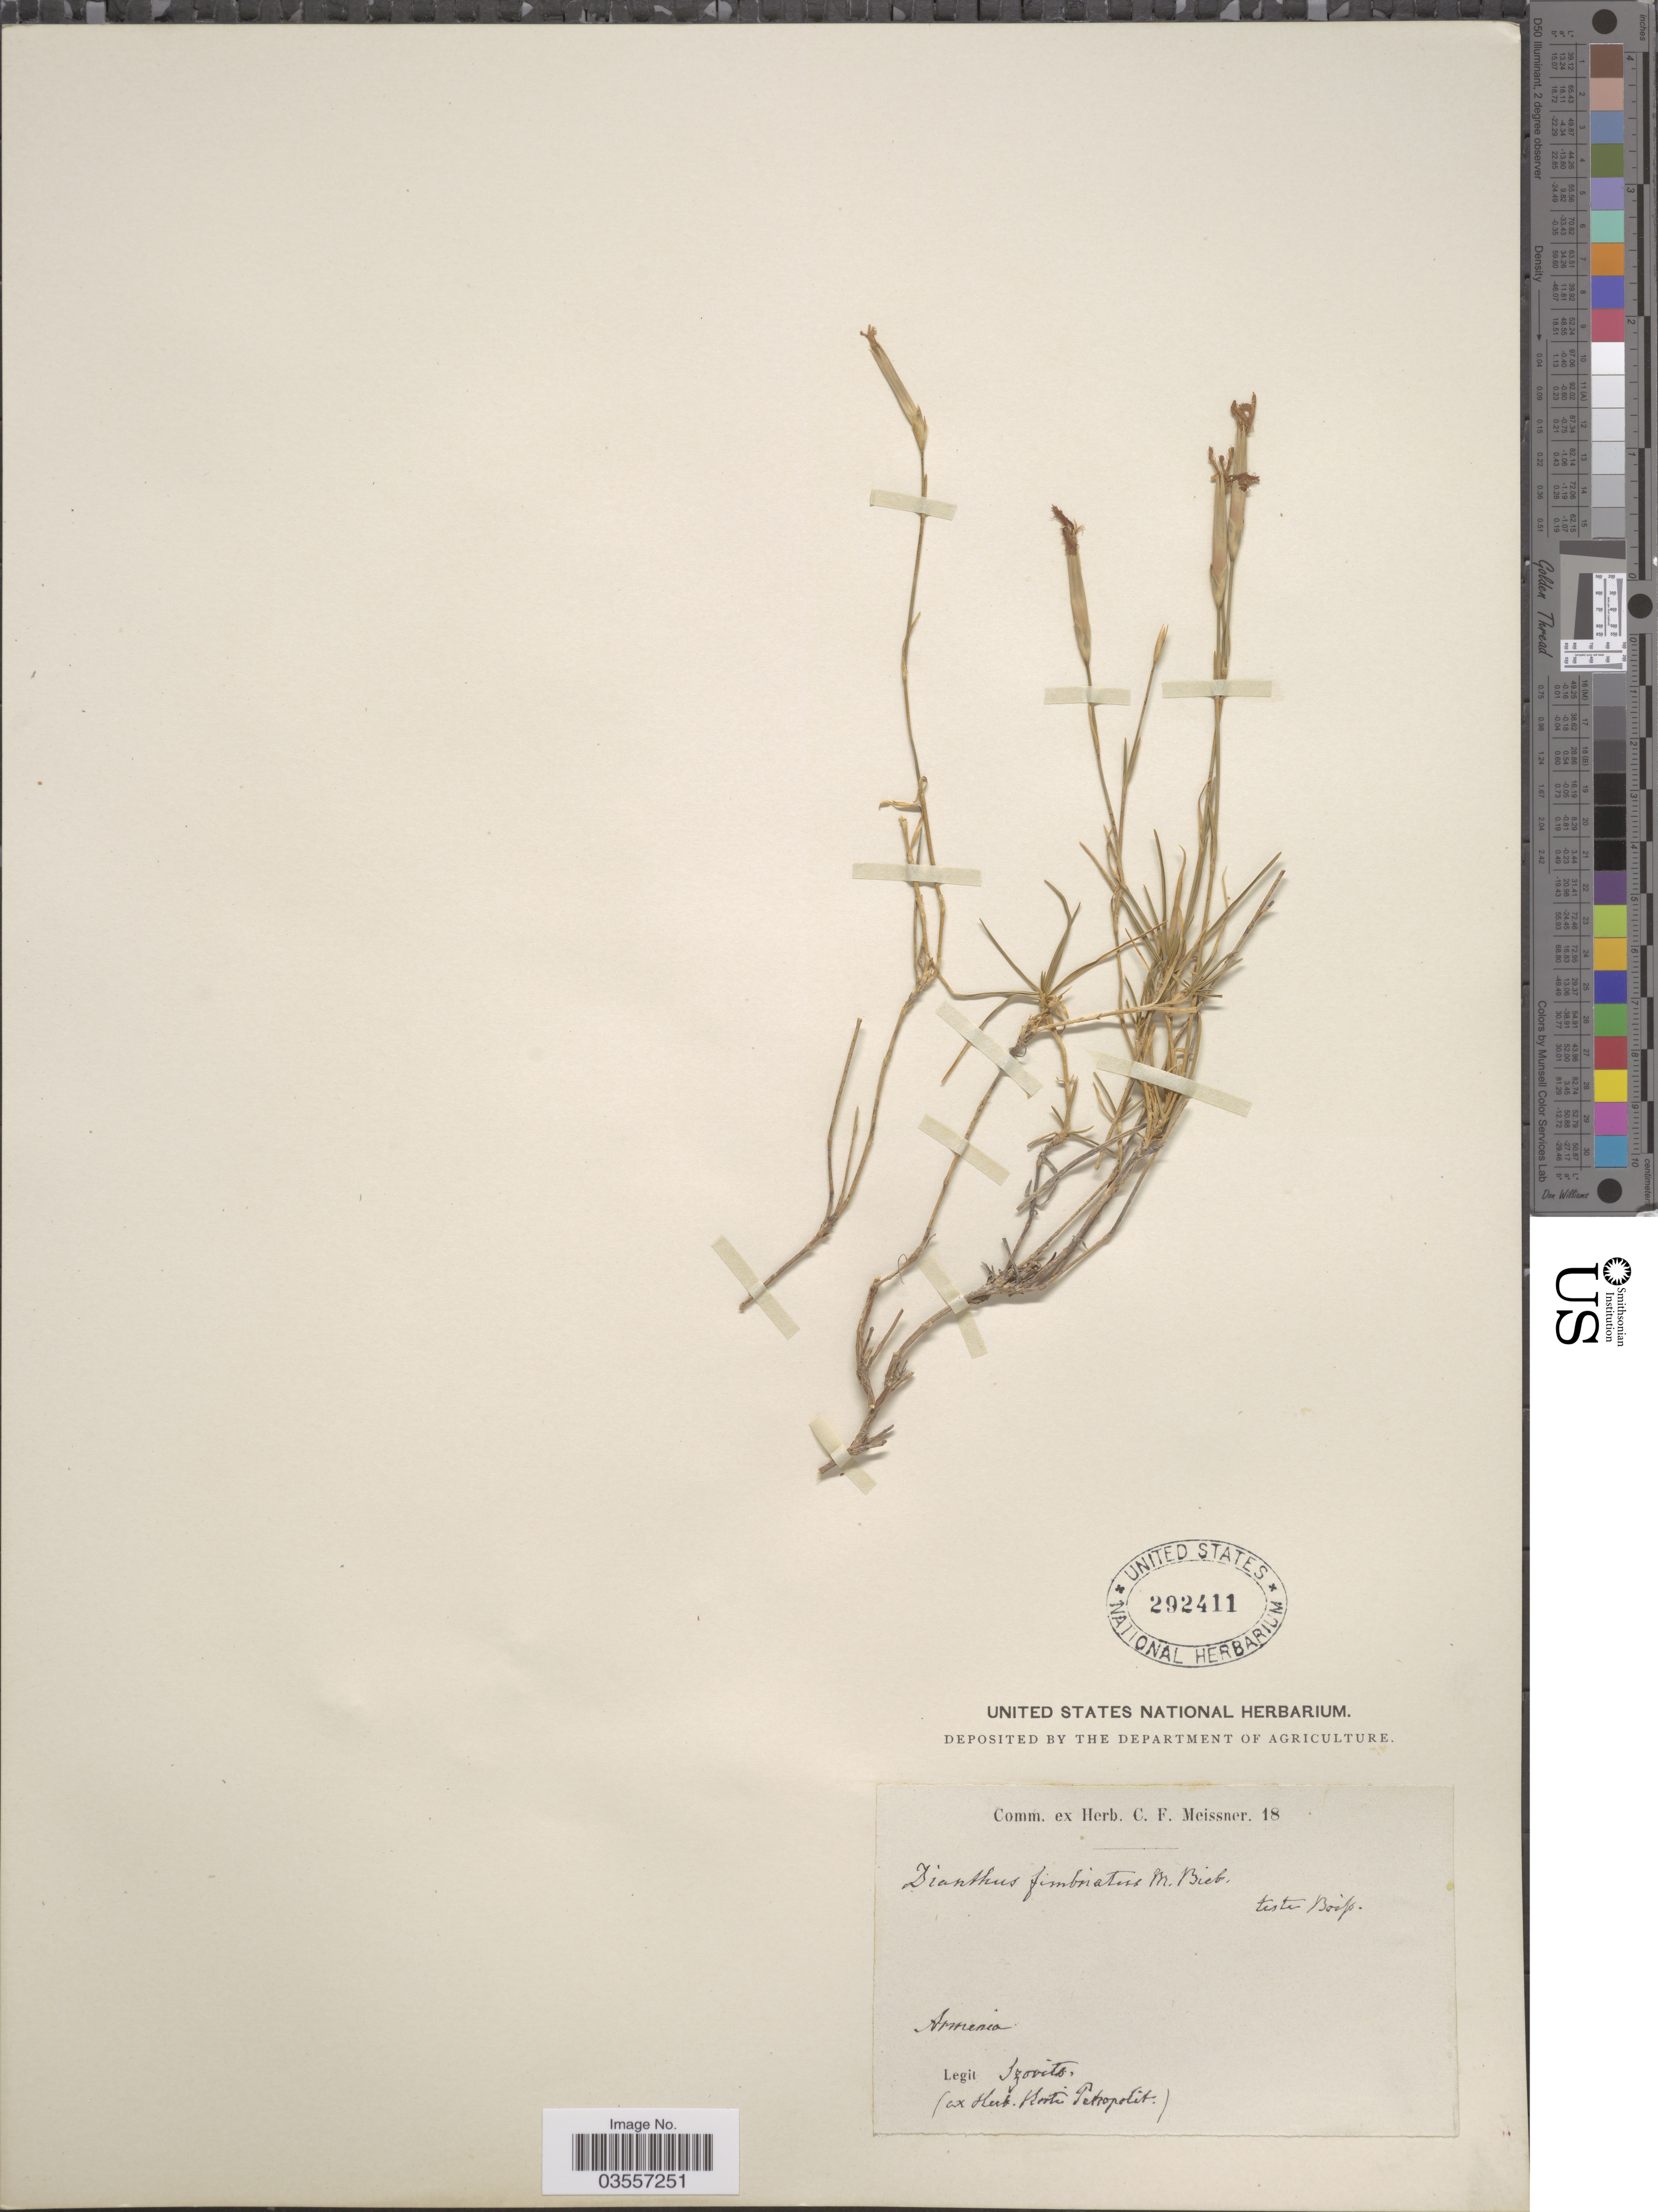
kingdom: Plantae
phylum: Tracheophyta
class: Magnoliopsida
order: Caryophyllales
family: Caryophyllaceae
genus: Dianthus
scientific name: Dianthus orientalis subsp. orientalis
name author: Adams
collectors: Szovits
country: Armenia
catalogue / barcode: US 292411